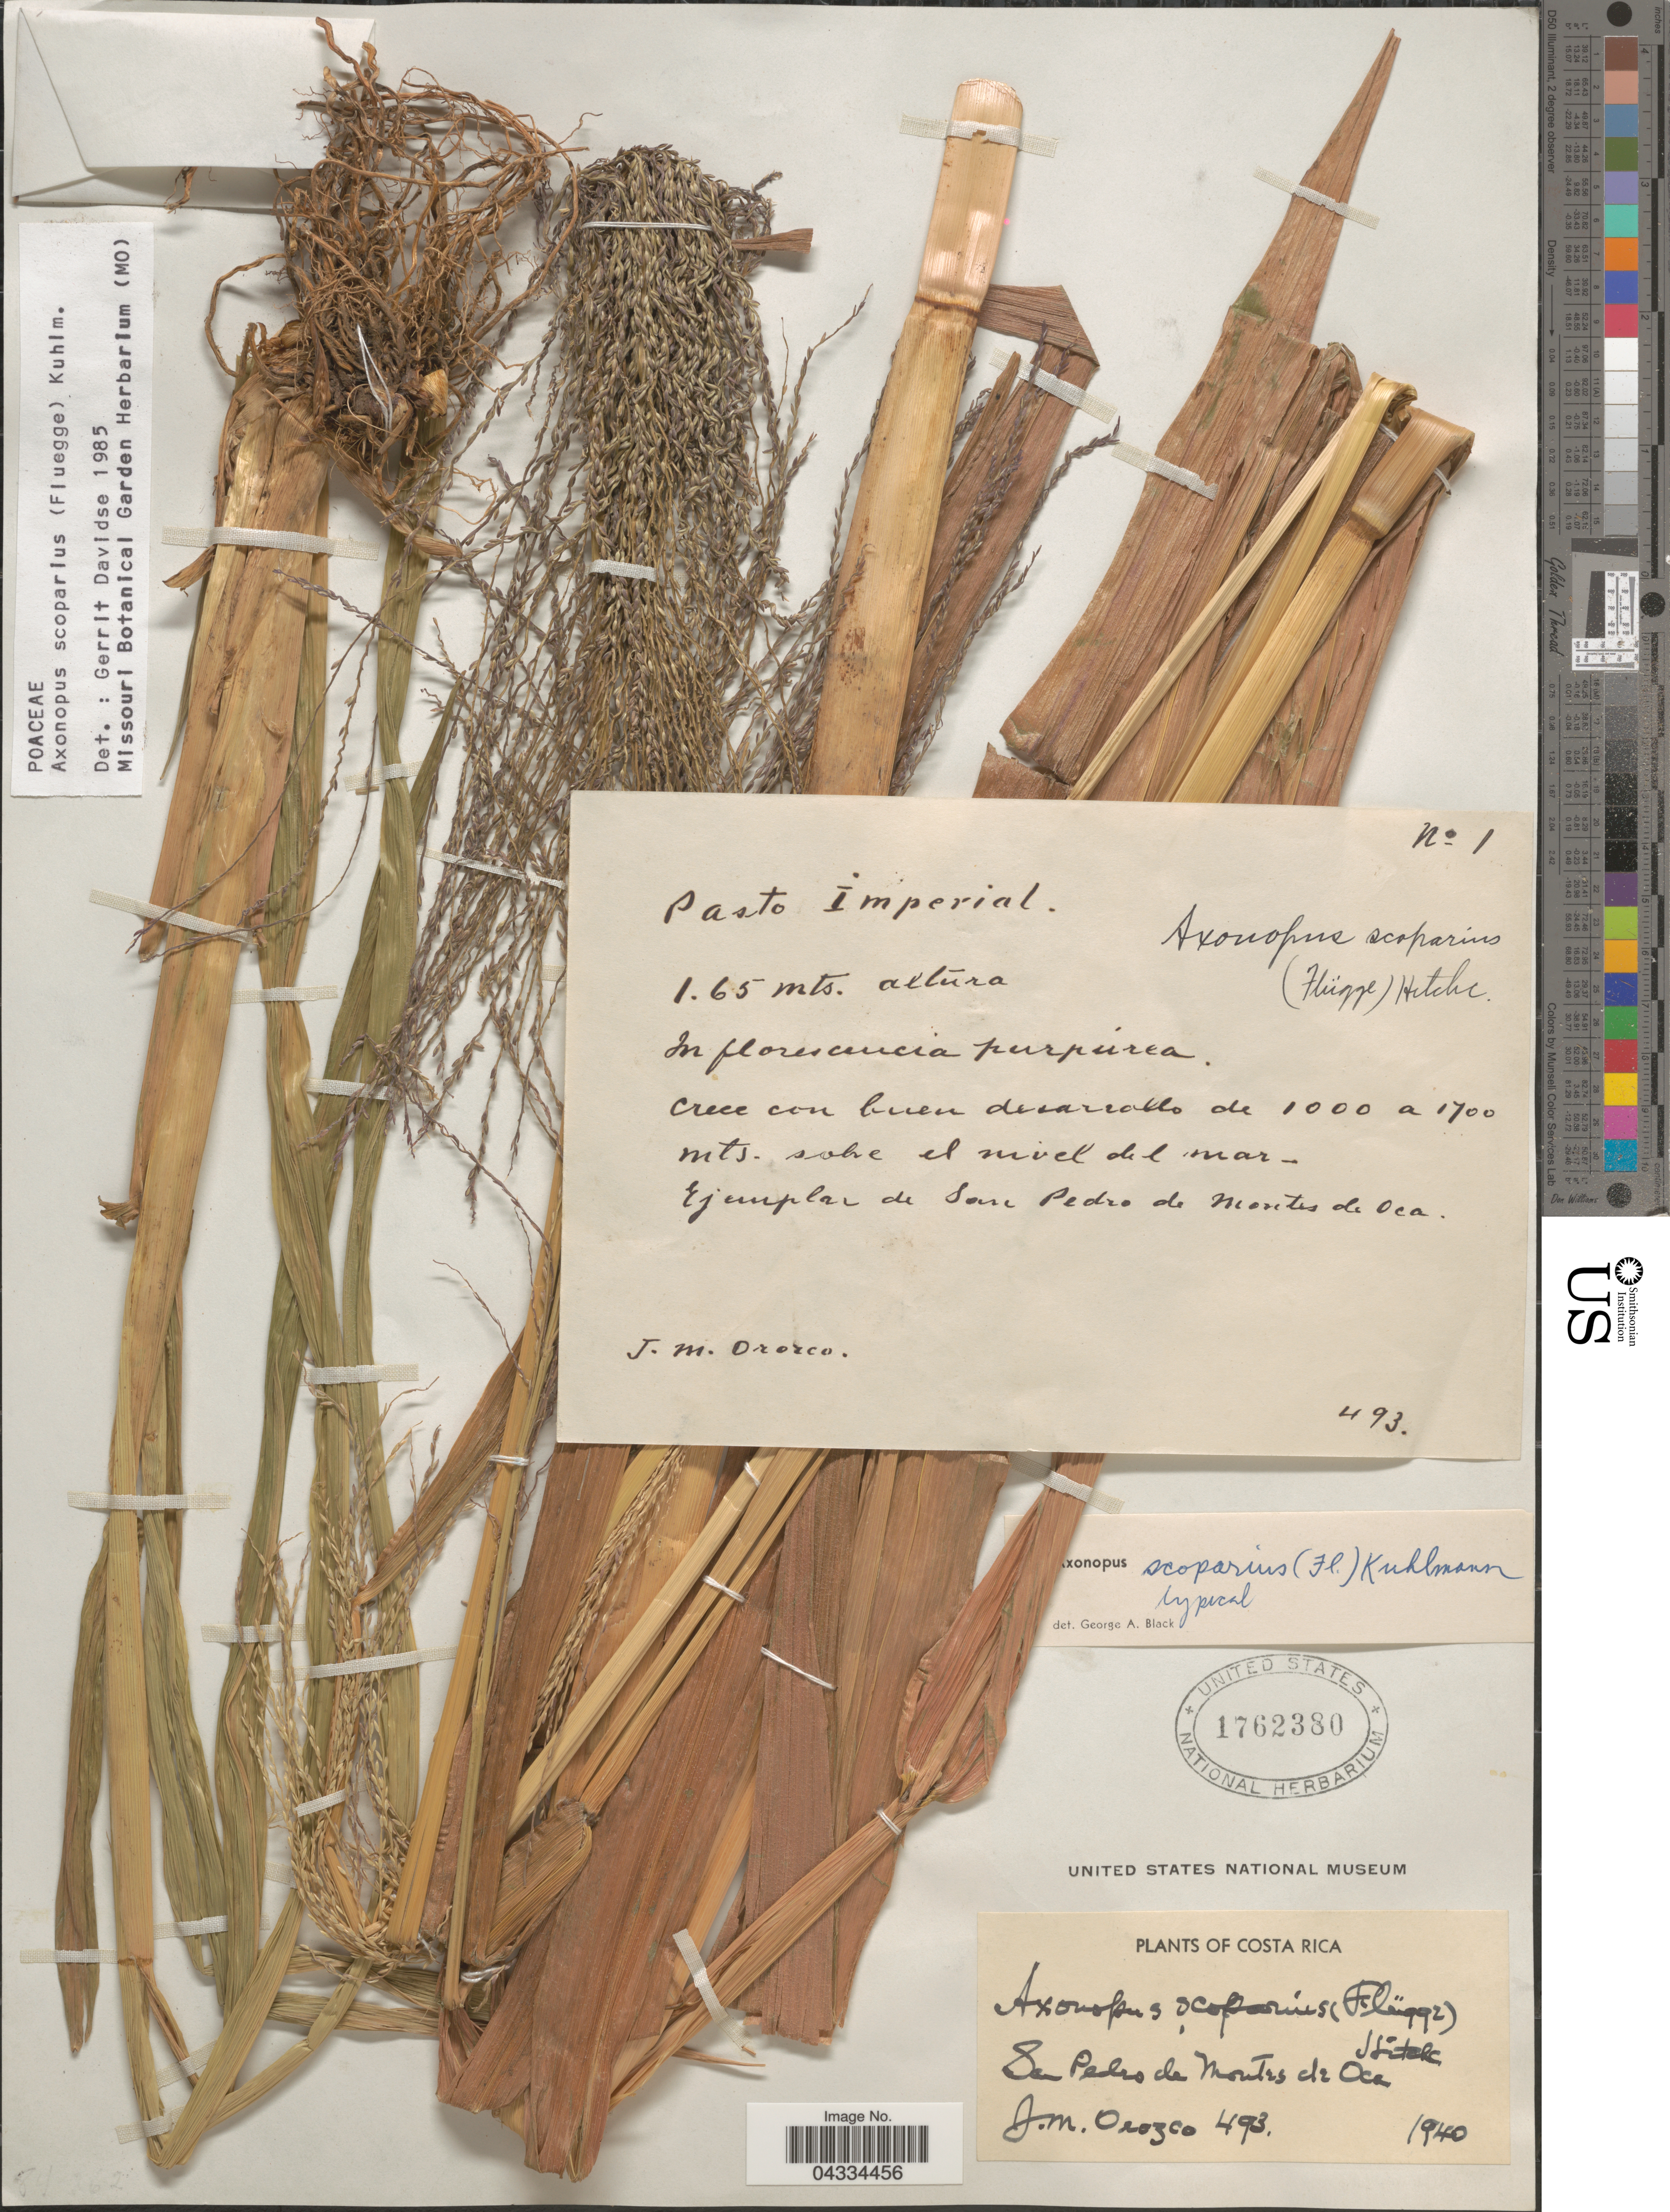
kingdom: Plantae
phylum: Tracheophyta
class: Liliopsida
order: Poales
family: Poaceae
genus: Axonopus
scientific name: Axonopus scoparius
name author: (Flüggé) Kuhlm.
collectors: J. Orozco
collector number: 493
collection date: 1940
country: Costa Rica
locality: San Pedro de Montes de Oca.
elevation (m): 1000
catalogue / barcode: US 1762380